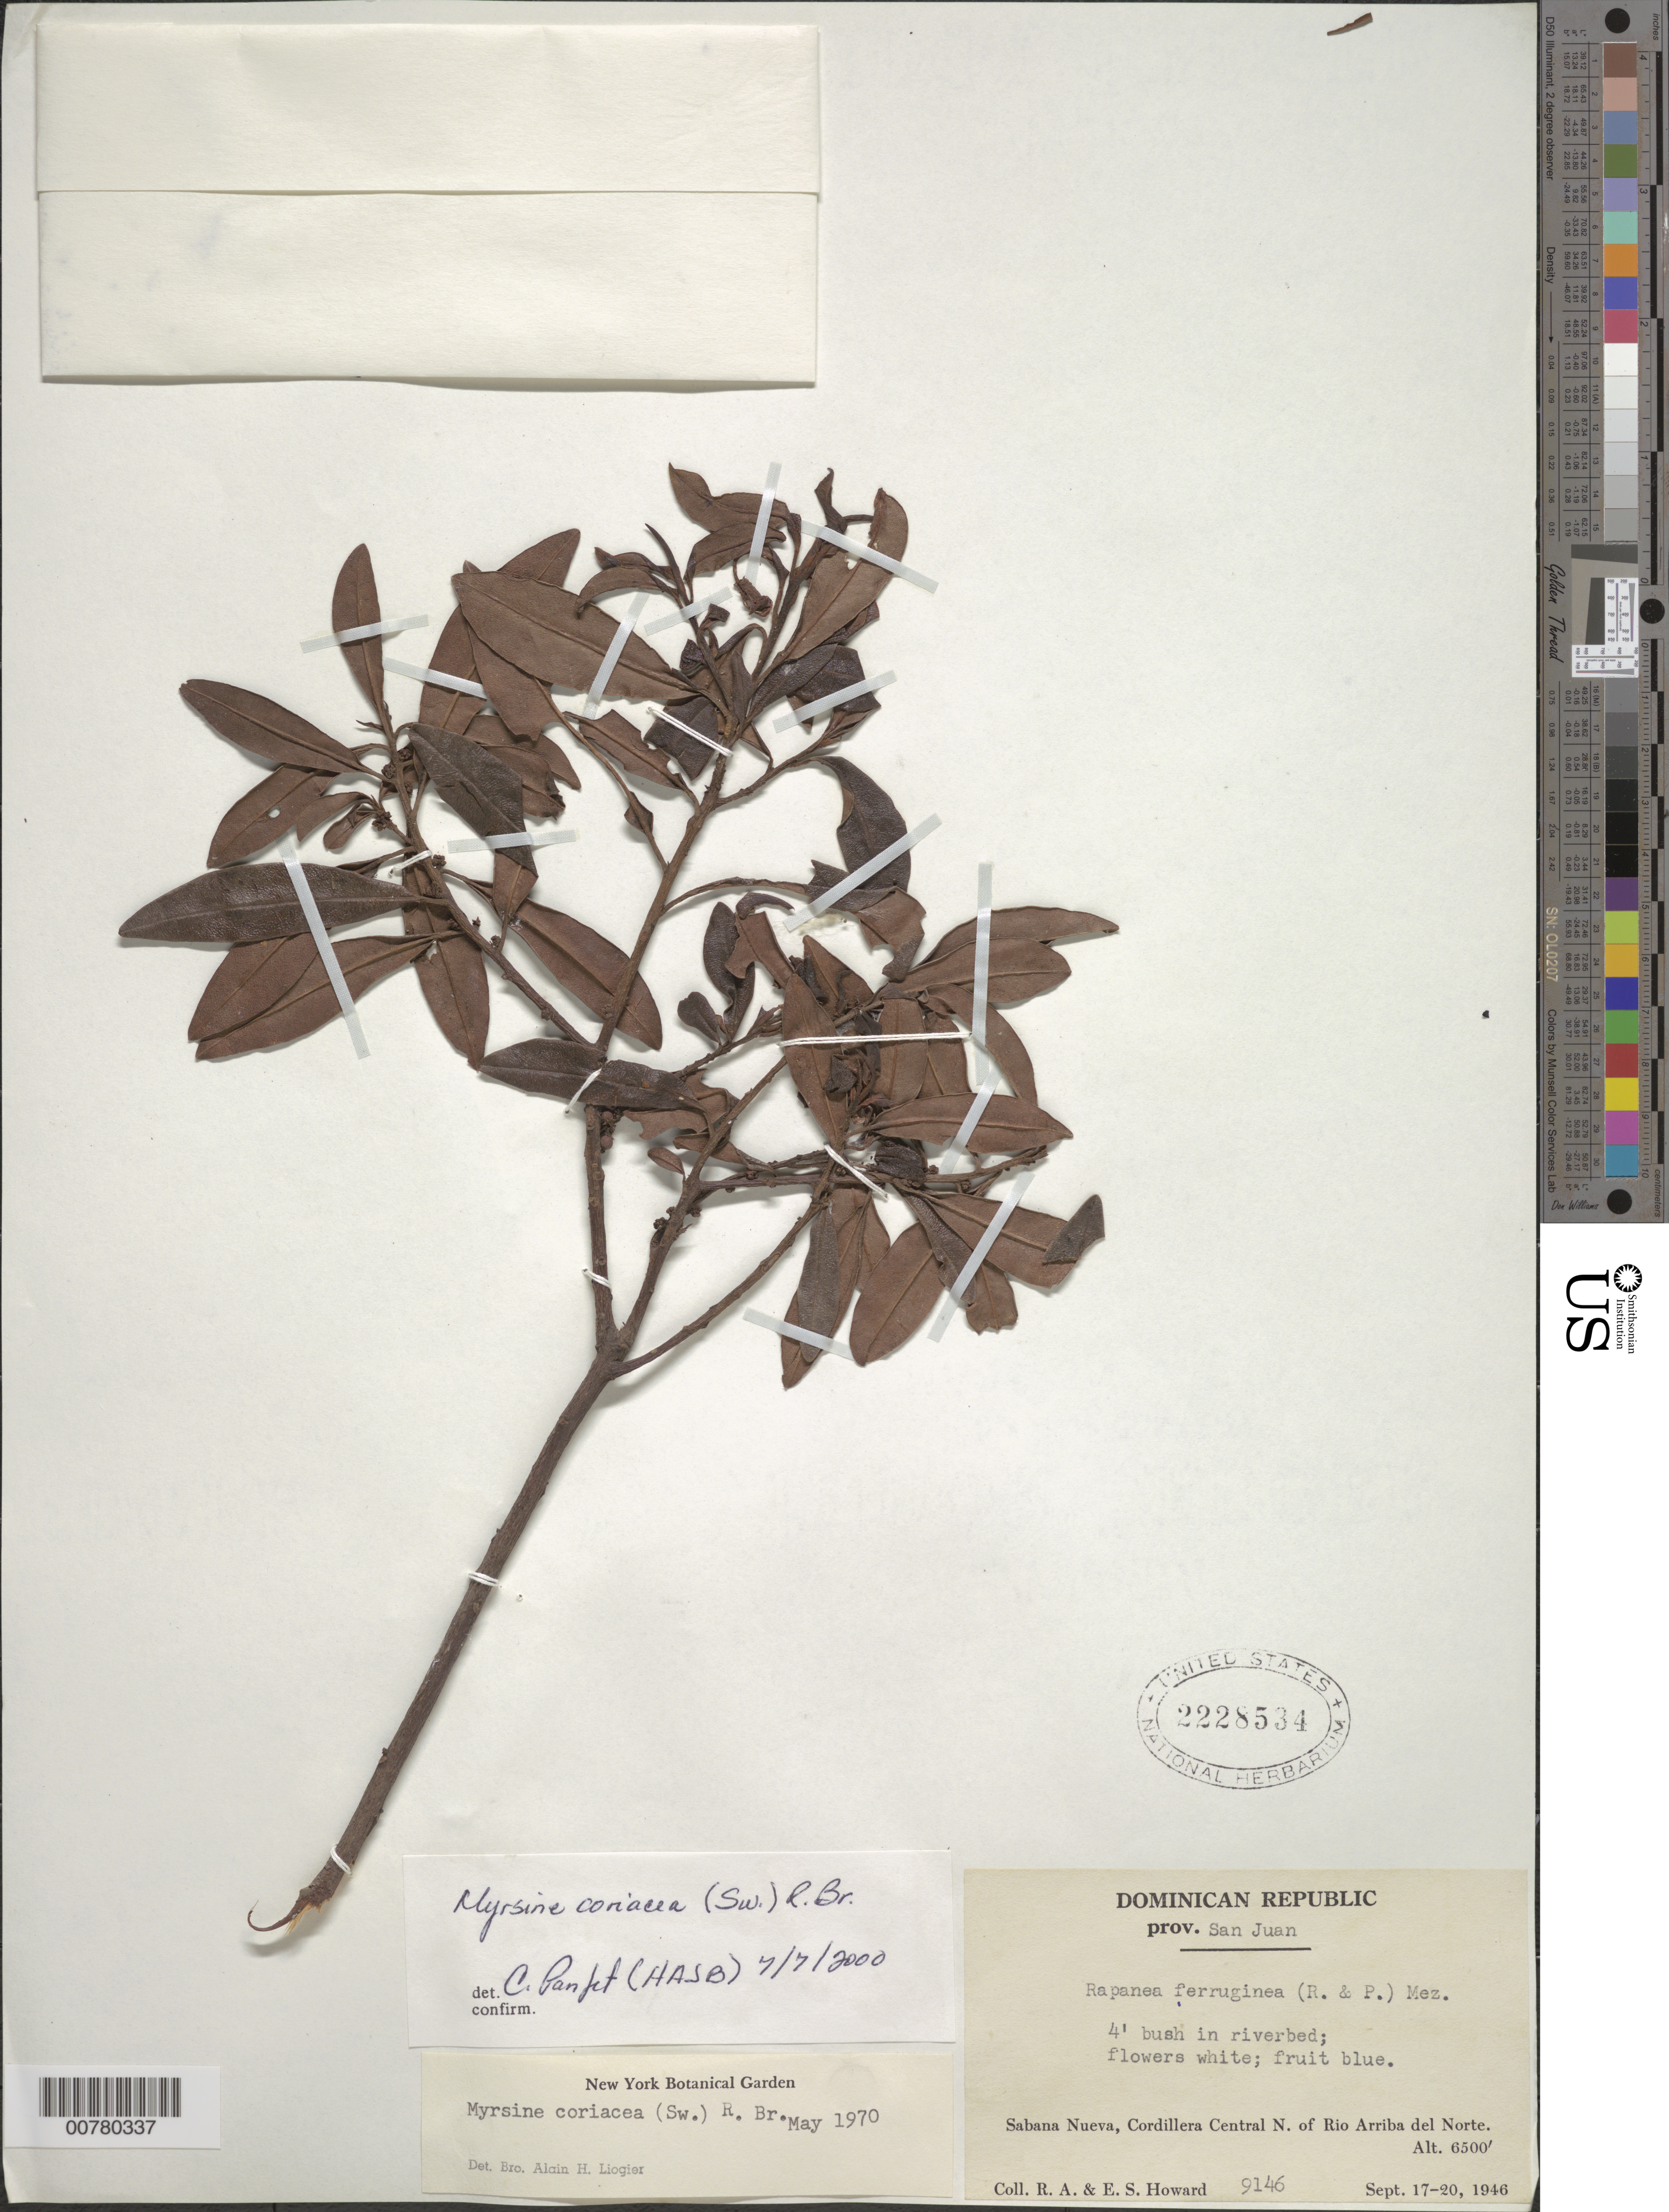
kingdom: Plantae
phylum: Tracheophyta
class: Magnoliopsida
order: Ericales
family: Primulaceae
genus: Myrsine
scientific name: Myrsine coriacea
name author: (Sw.) R. Br. ex Roem. & Schult.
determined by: Panfet, C.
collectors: R. A. Howard & E. S. Howard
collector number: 9146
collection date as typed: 17 Sep 1946 20 Sep 1946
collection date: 1946-09-17/1946-09-20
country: Dominican Republic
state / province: San Juan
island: Hispaniola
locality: Sabana Nueva, Cordillera Central, north of Arriba del Norte River.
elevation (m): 1981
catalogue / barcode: US 2228534